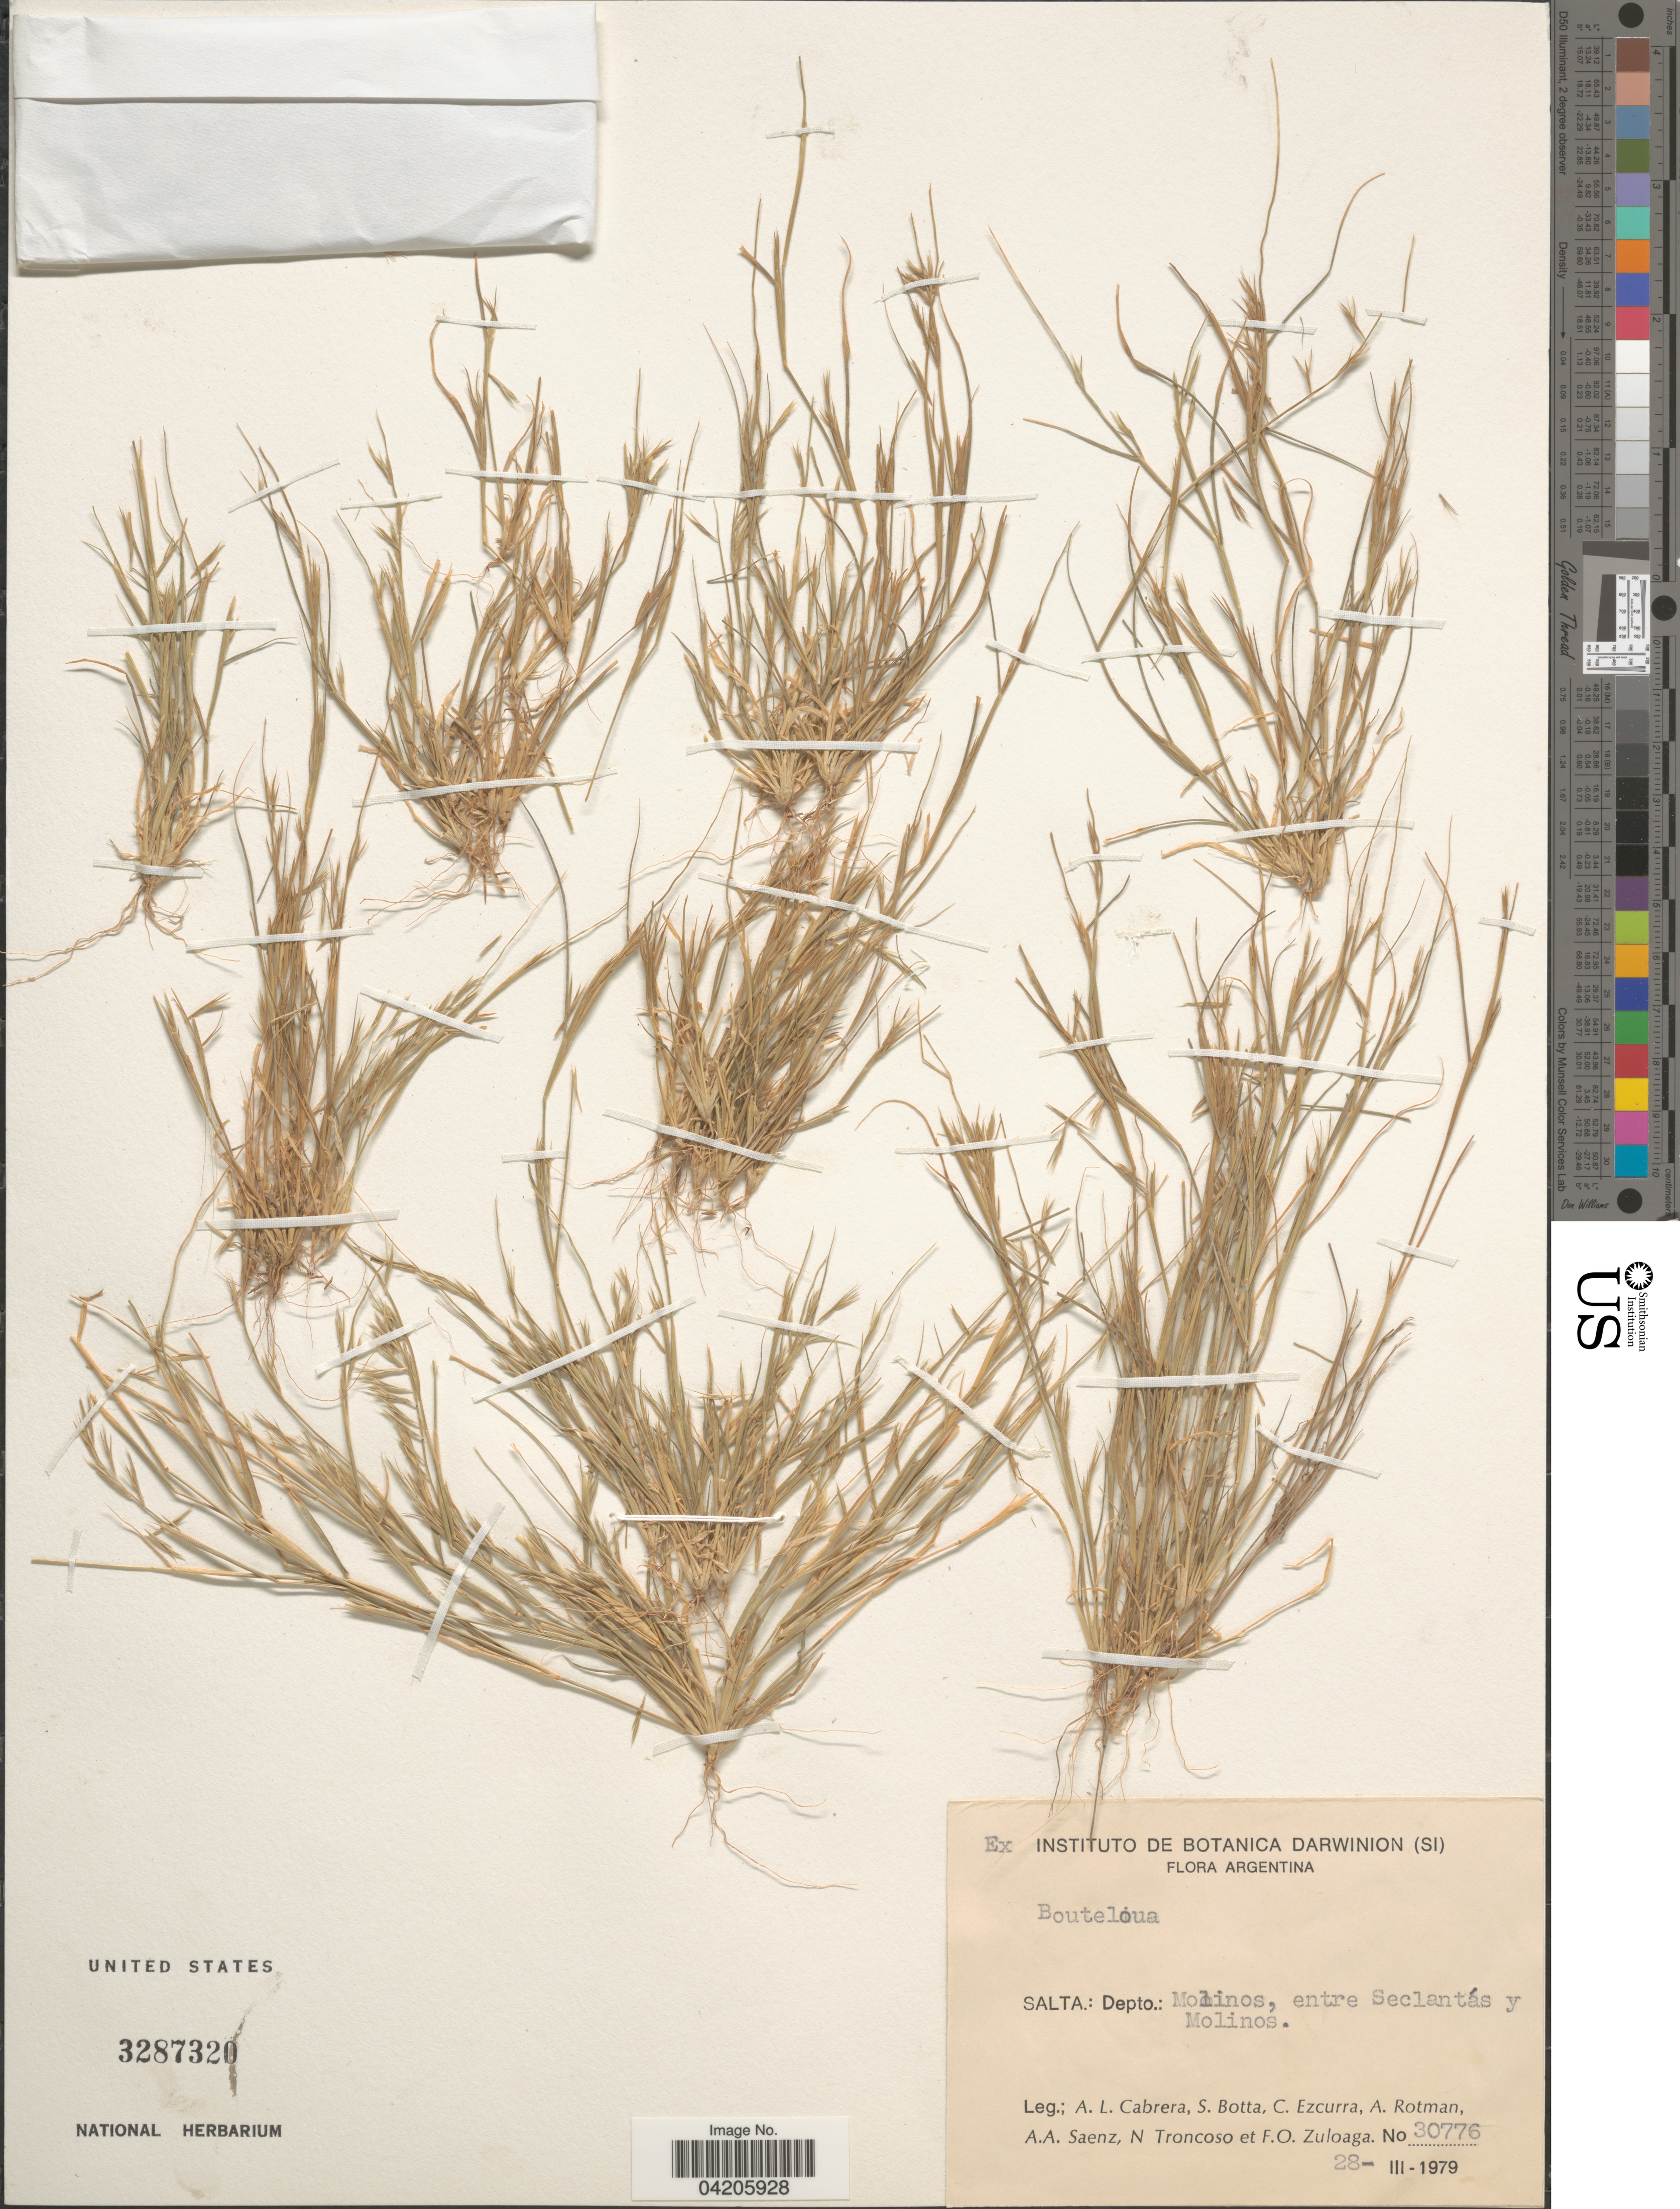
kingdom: Plantae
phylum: Tracheophyta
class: Liliopsida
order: Poales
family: Poaceae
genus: Bouteloua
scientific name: Bouteloua sp.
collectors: A. L. Cabrera, S. Botta, C. Ezcurra, A. D. Rotman & et al.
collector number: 30776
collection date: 1979-03-28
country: Argentina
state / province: Salta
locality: Depto.: Molinos, entre Seclantás y Molinos.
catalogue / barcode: US 3287320